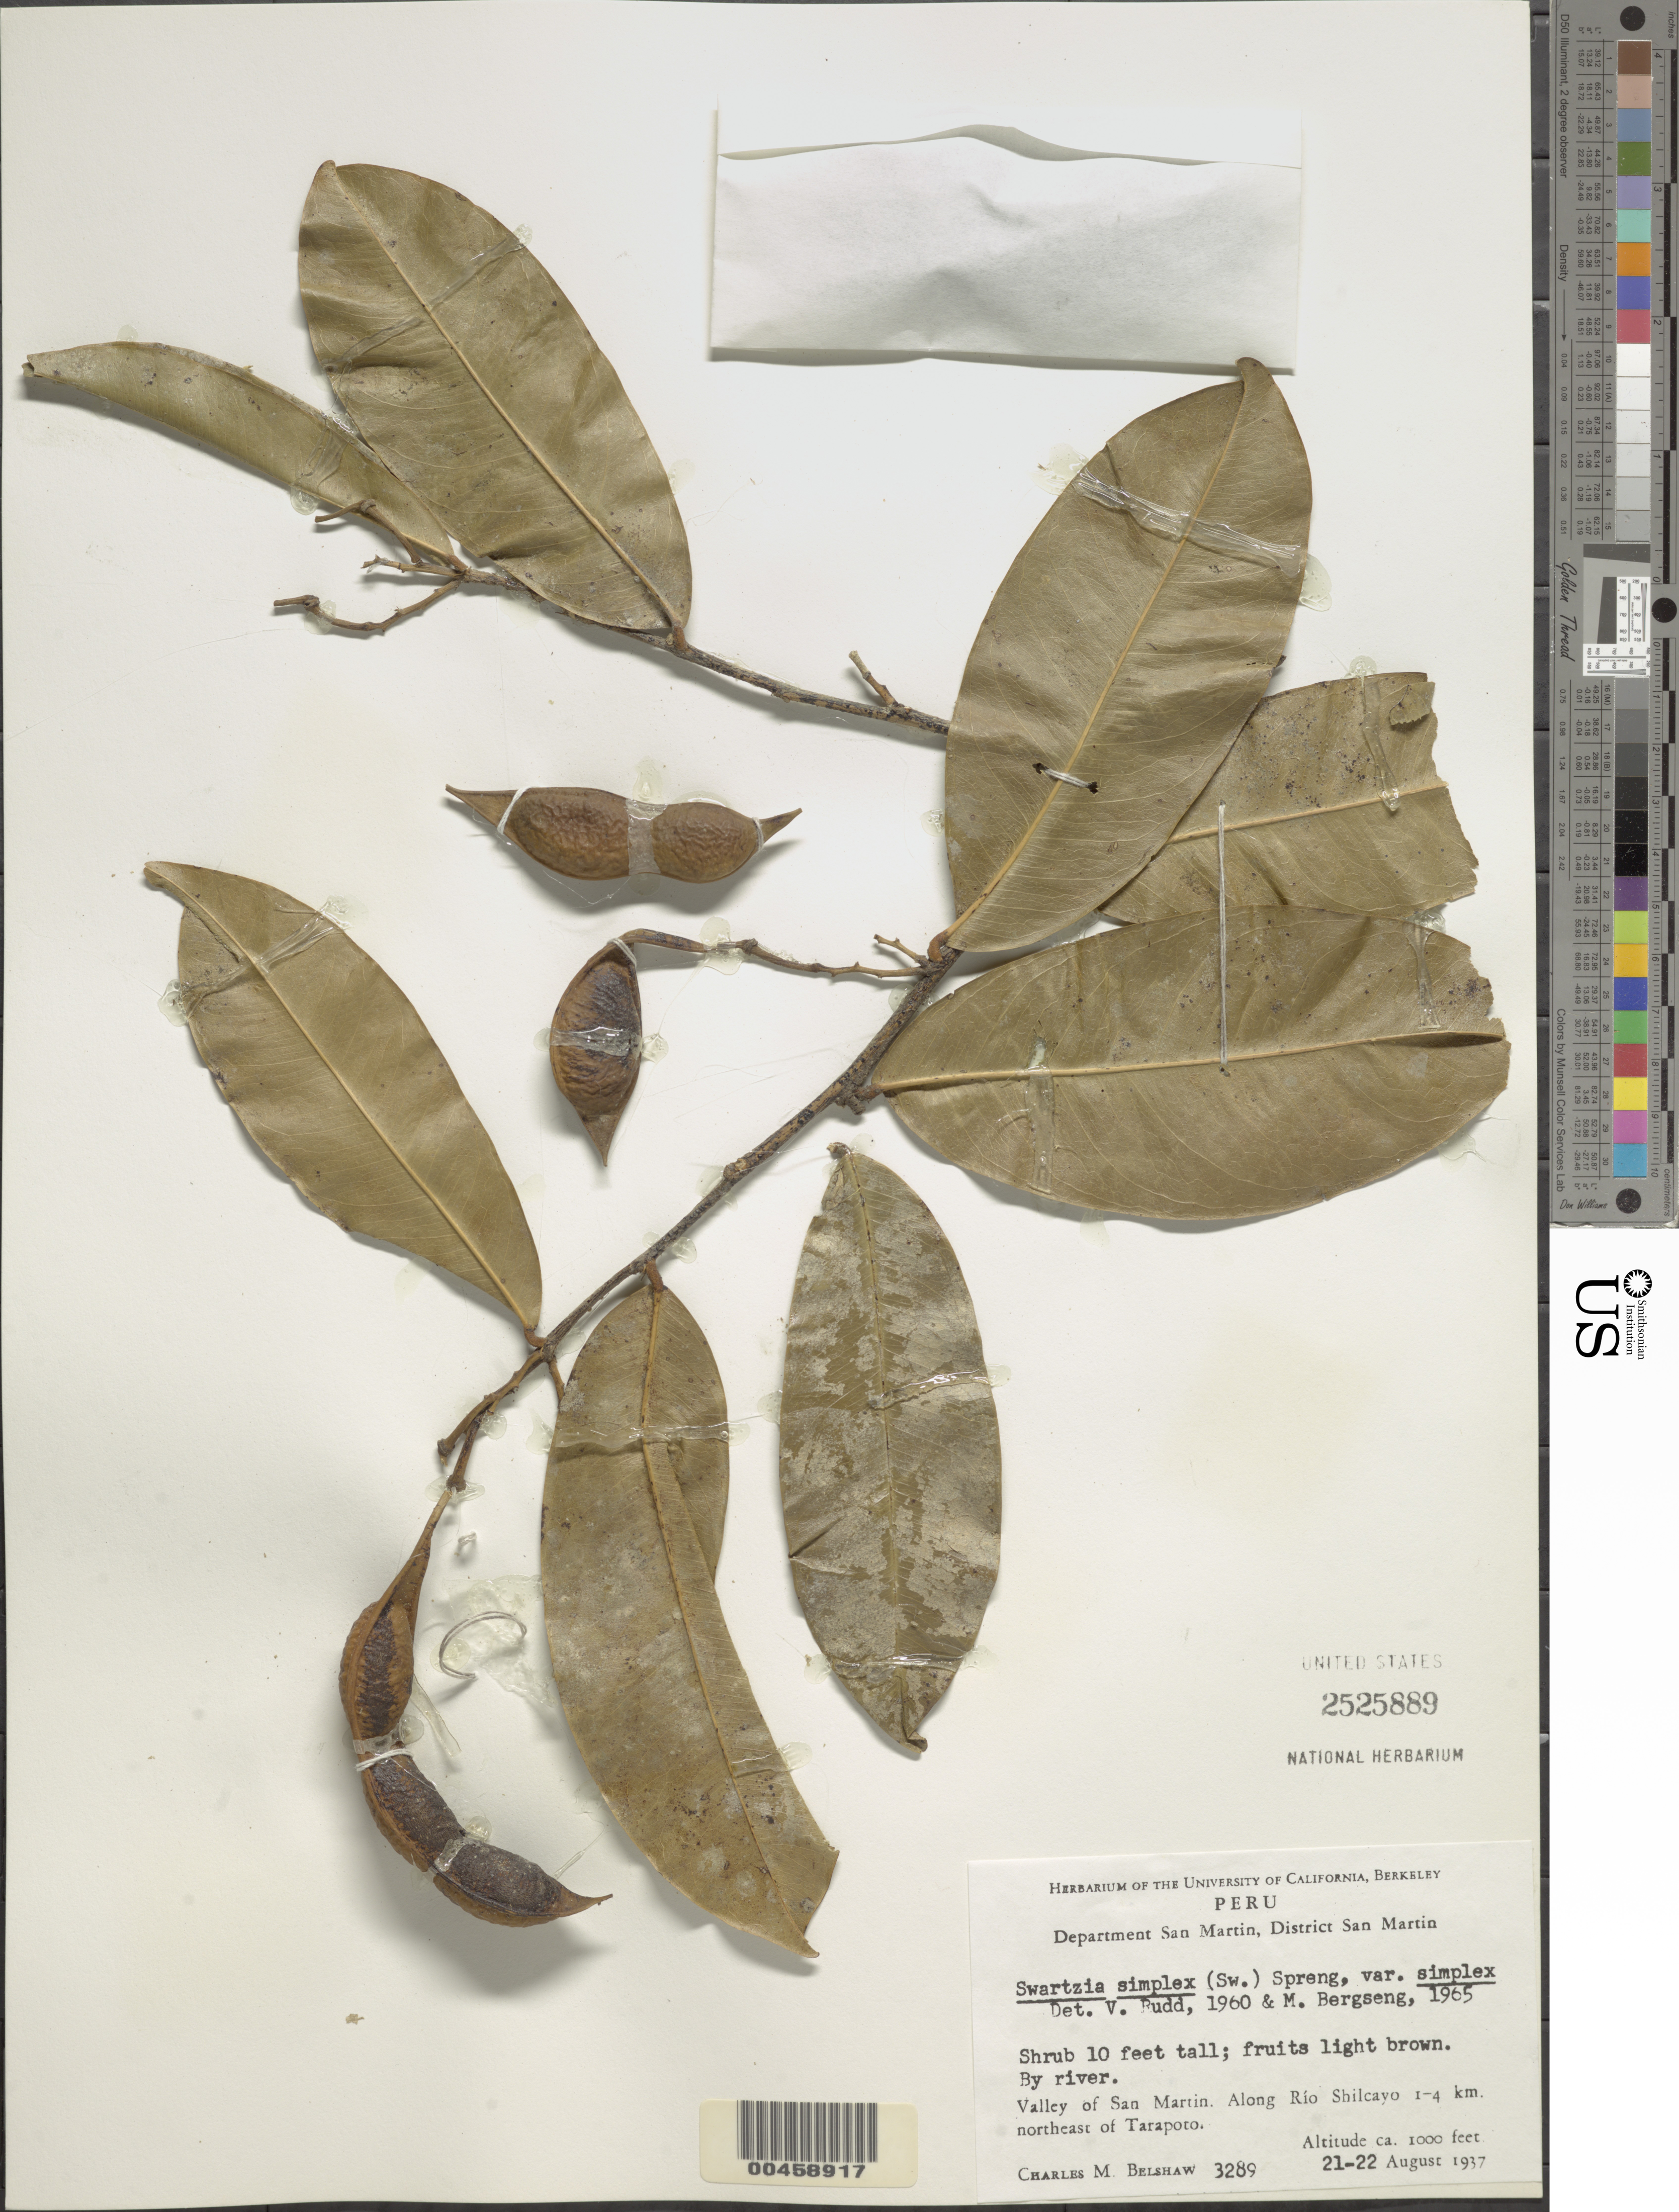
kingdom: Plantae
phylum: Tracheophyta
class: Magnoliopsida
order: Fabales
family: Fabaceae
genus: Swartzia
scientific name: Swartzia simplex var. simplex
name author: (Sw.) Spreng.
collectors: C. Shaw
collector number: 3289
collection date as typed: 21 Aug 1937 to 22 Aug 1922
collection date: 1922-08-22/1937-08-21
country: Peru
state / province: San Martín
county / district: San Martín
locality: Tarapoto, 1 - 4 km ne of; valley of san martin, along rio shilcayo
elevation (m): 1000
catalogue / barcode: US 2525889